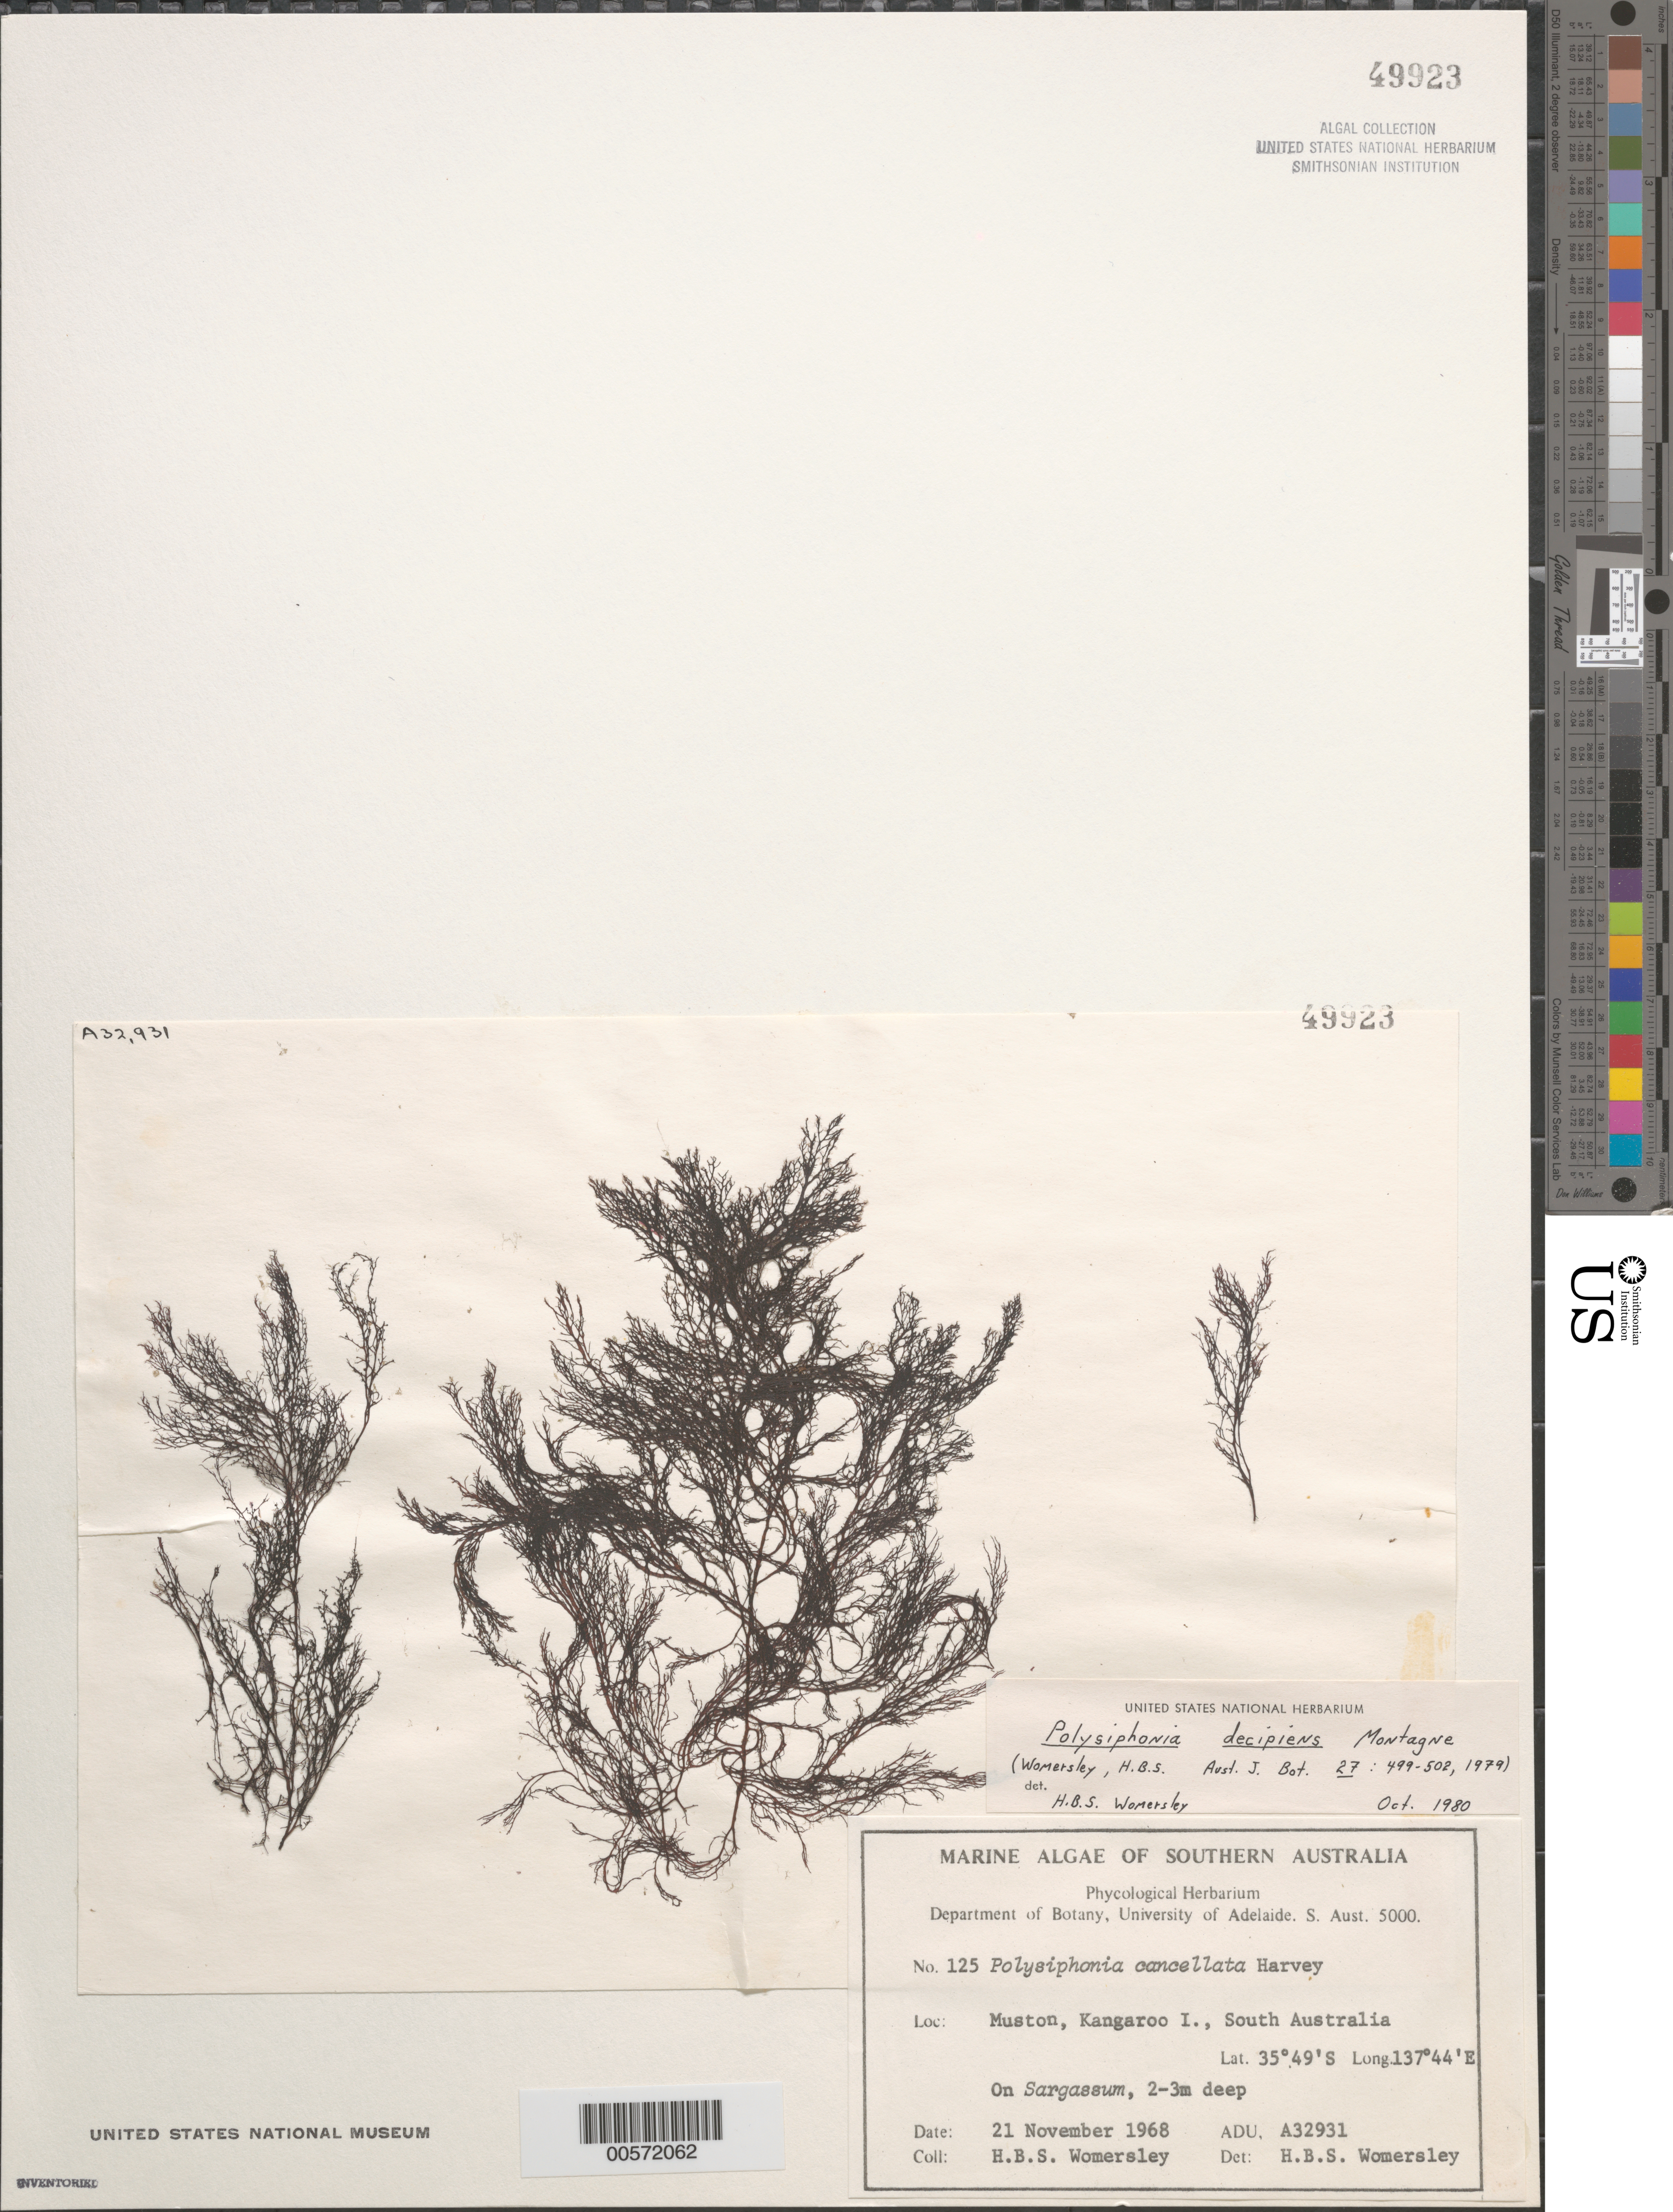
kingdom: Plantae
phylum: Rhodophyta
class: Florideophyceae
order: Ceramiales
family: Rhodomelaceae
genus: Polysiphonia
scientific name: Polysiphonia urceolata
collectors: H. B. S. Womersley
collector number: ADU A32931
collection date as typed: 21 Nov 1968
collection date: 1968-11-21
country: Australia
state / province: South Australia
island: Kangaroo Island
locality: Muston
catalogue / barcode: US 49923